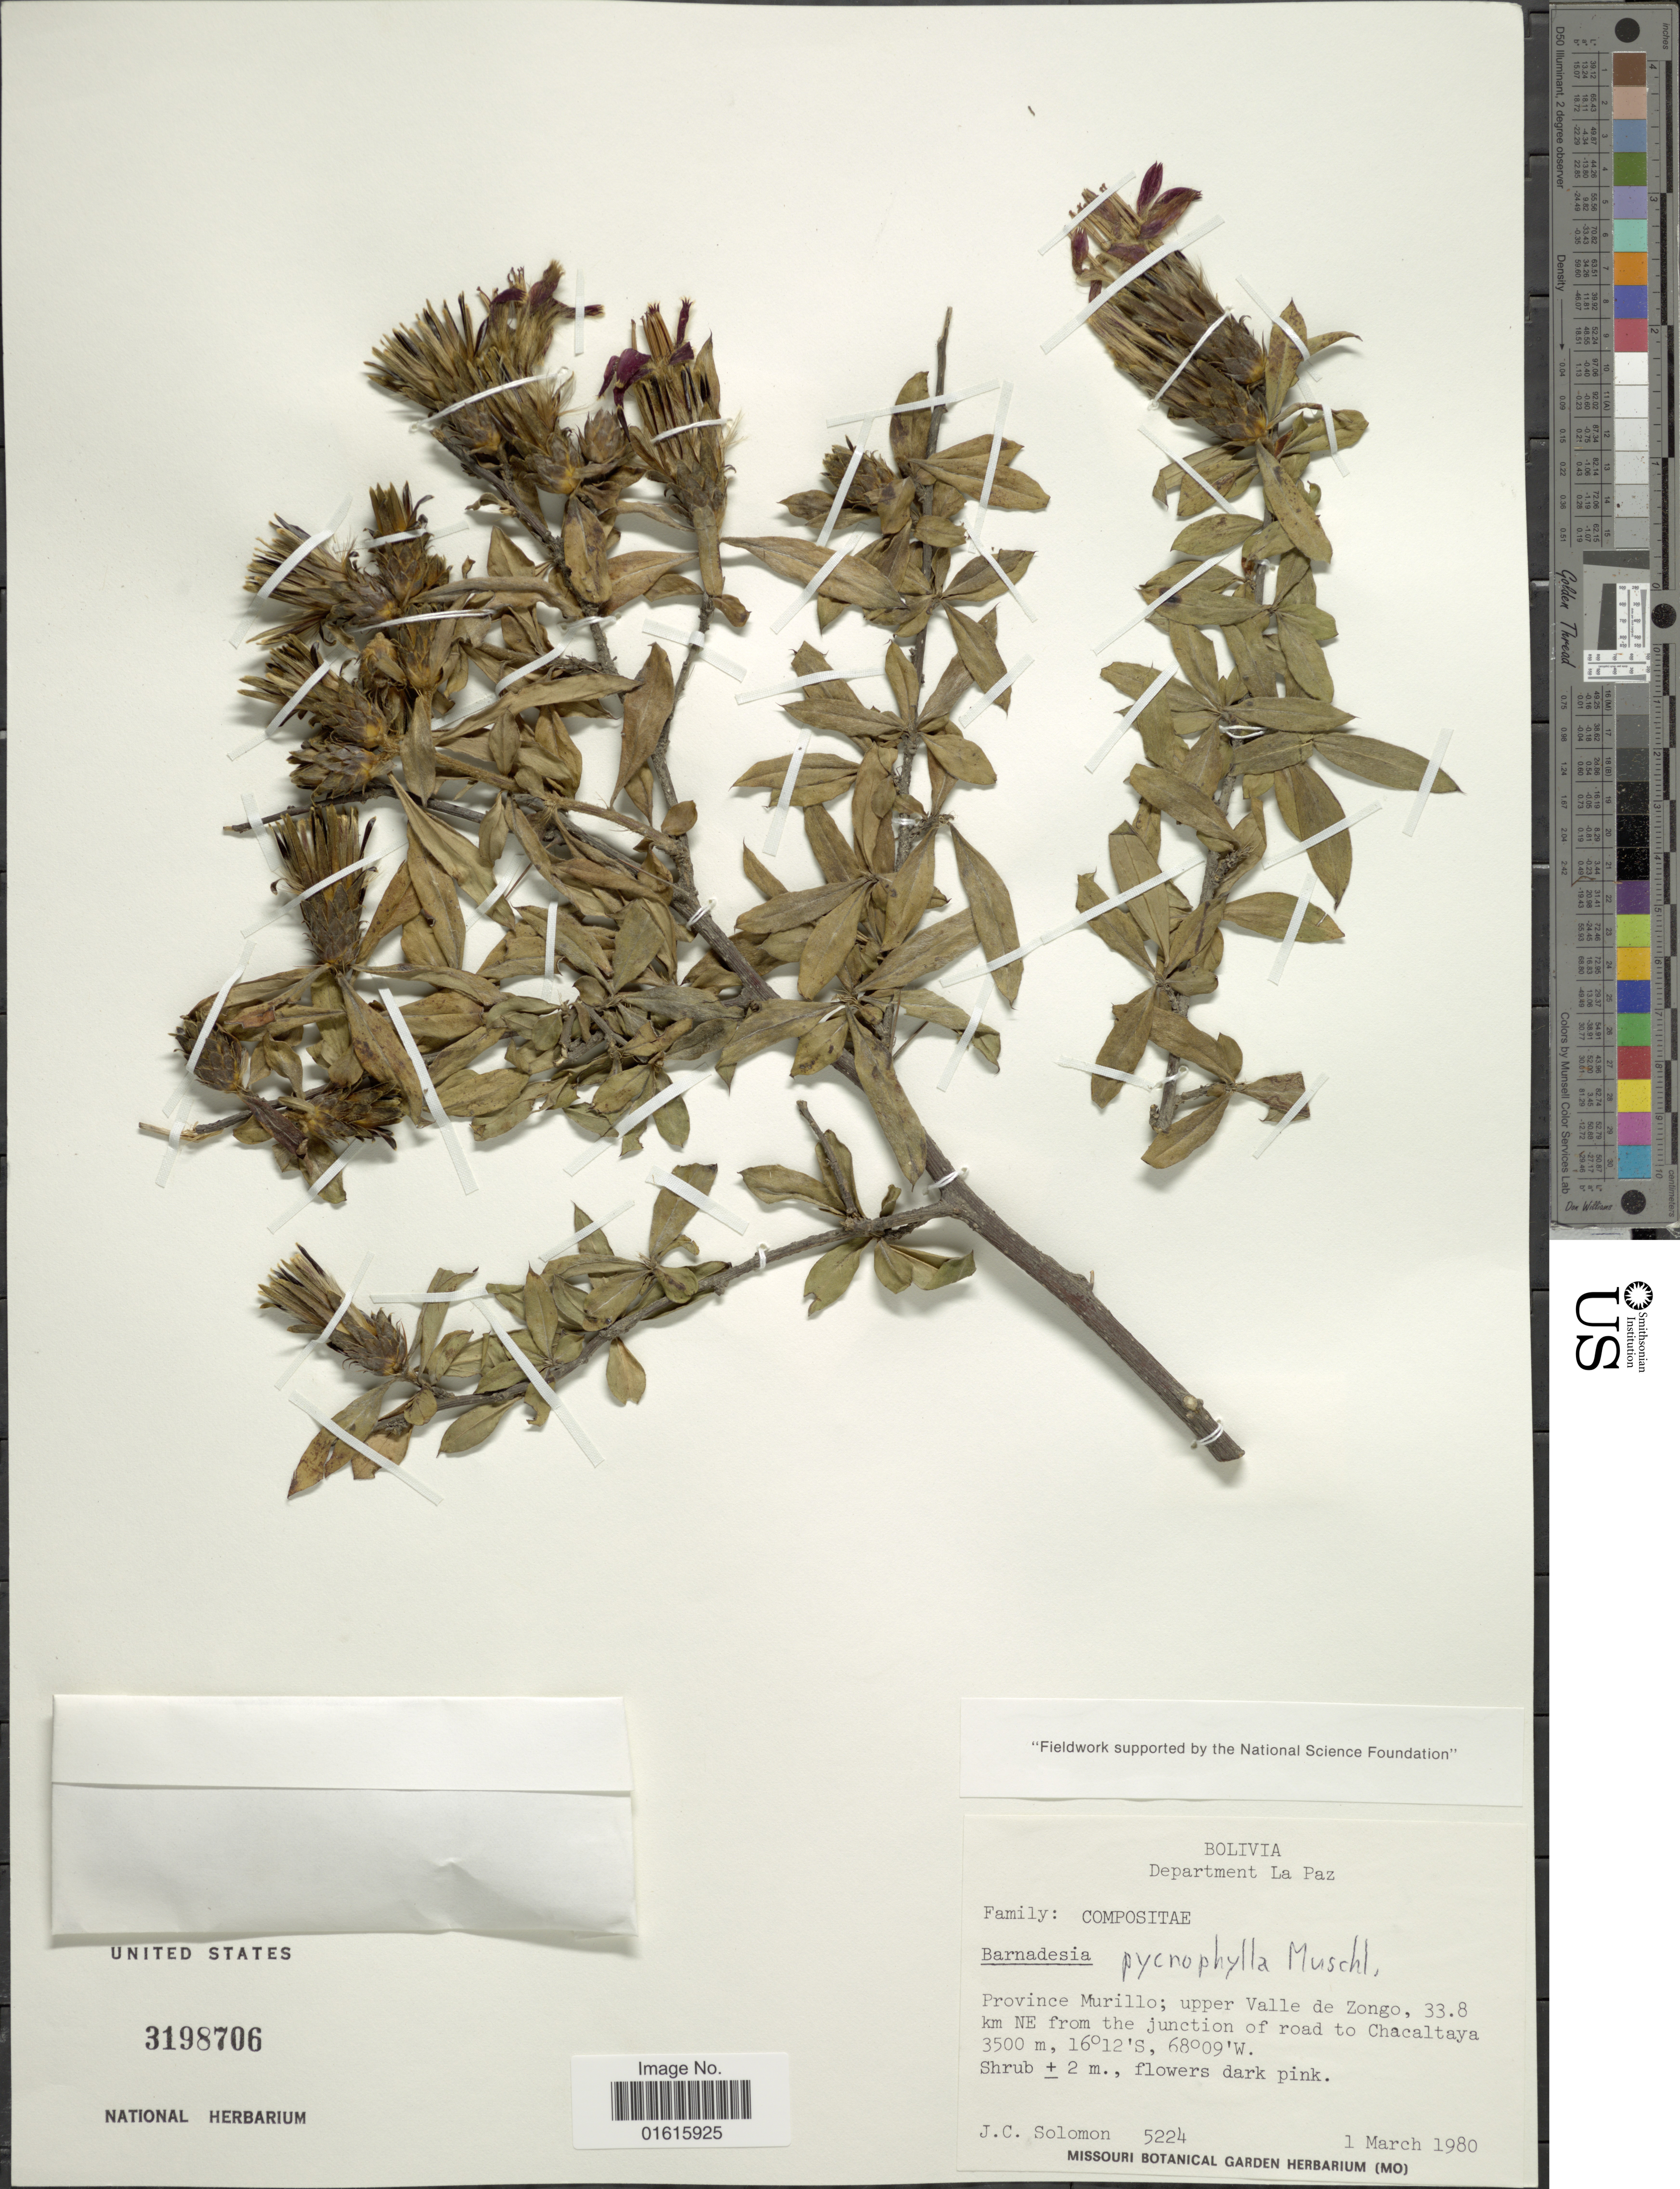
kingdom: Plantae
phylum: Tracheophyta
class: Magnoliopsida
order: Asterales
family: Asteraceae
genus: Barnadesia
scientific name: Barnadesia pycnophylla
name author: Muschl.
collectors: J. C. Solomon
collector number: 5224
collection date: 1980-03-01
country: Bolivia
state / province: La Paz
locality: Province Murillo; upper Valle de Zongo, 33.8 km NE from the junction of road to Chacaltaya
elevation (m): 3500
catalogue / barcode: US 3198706